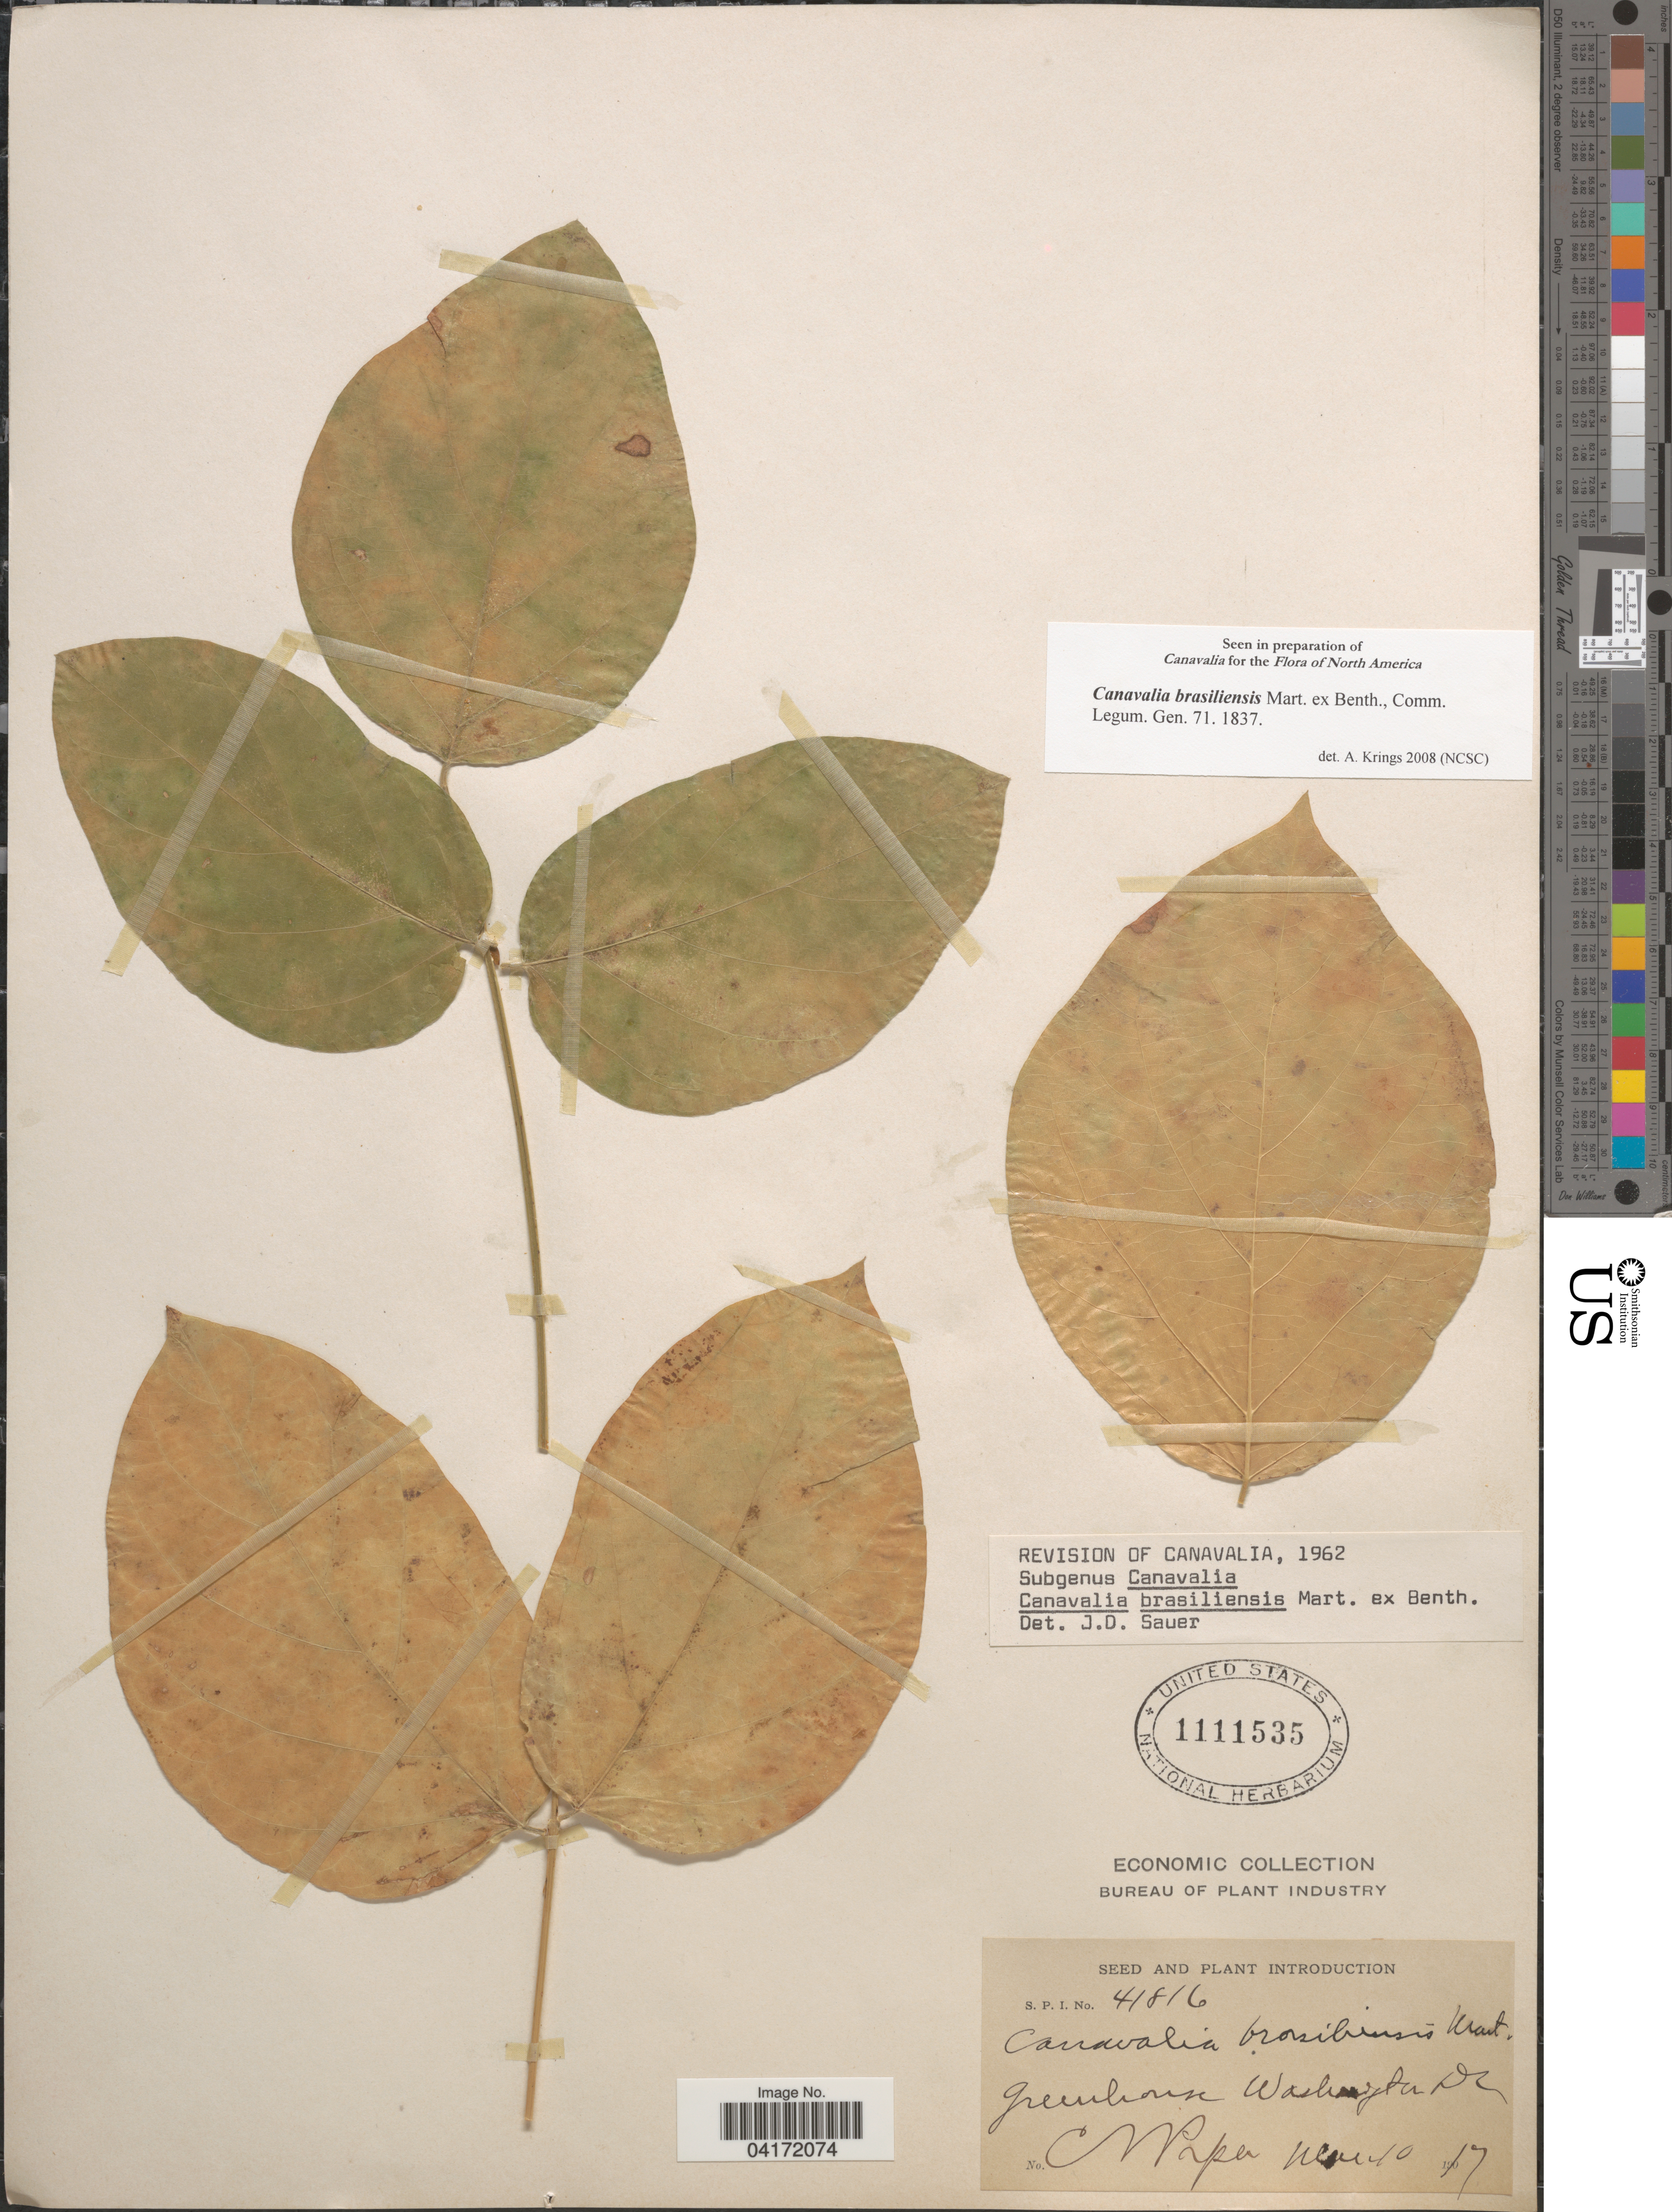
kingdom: Plantae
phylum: Tracheophyta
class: Magnoliopsida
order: Fabales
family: Fabaceae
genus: Canavalia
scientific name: Canavalia brasiliensis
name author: Mart. ex Benth.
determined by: Krings, A.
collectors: C. V. Piper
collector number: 41816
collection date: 1917-03-10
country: United States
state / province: District of Columbia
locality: Greenhouse Washington.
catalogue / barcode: US 1111535